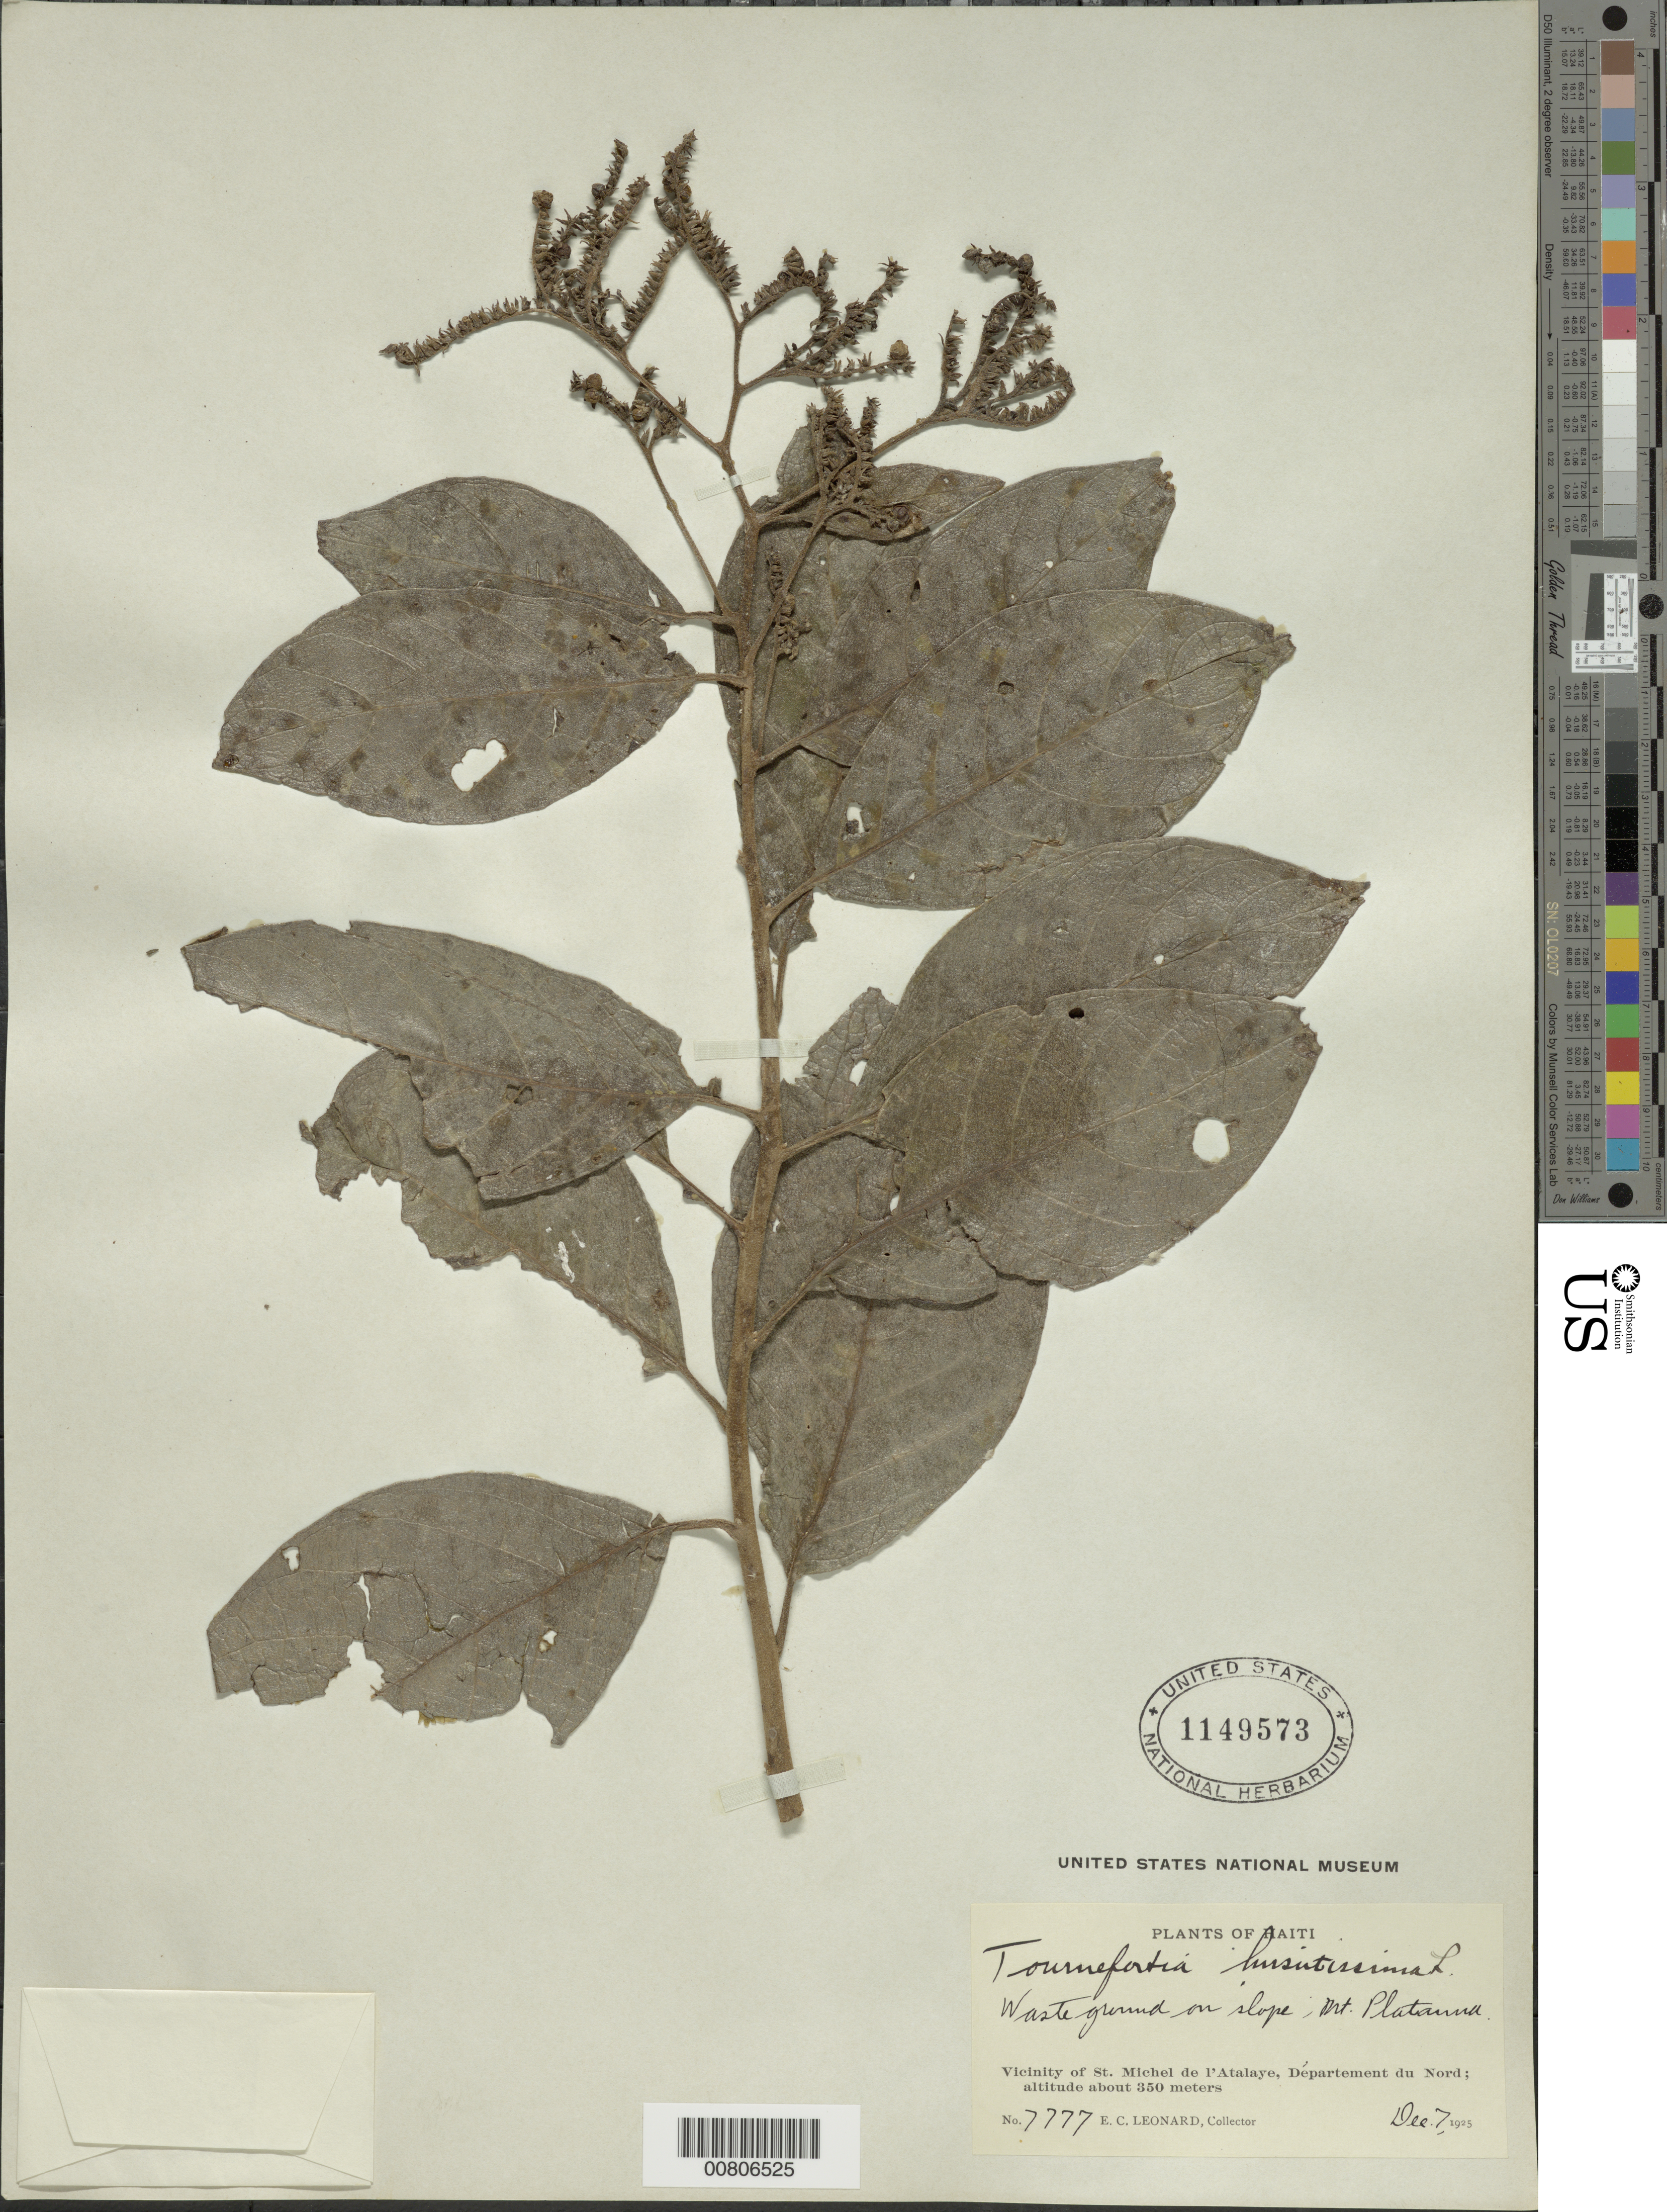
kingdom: Plantae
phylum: Tracheophyta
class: Magnoliopsida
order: Boraginales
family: Heliotropiaceae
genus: Tournefortia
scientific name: Tournefortia hirsutissima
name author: L.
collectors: E. C. Leonard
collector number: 7777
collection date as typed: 07 Dec 1925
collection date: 1925-12-07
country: Haiti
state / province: Nord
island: Hispaniola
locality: St. Michel de l'Atalaye, Mt. Platanna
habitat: Waste ground on slope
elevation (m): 350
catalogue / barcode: US 1149573